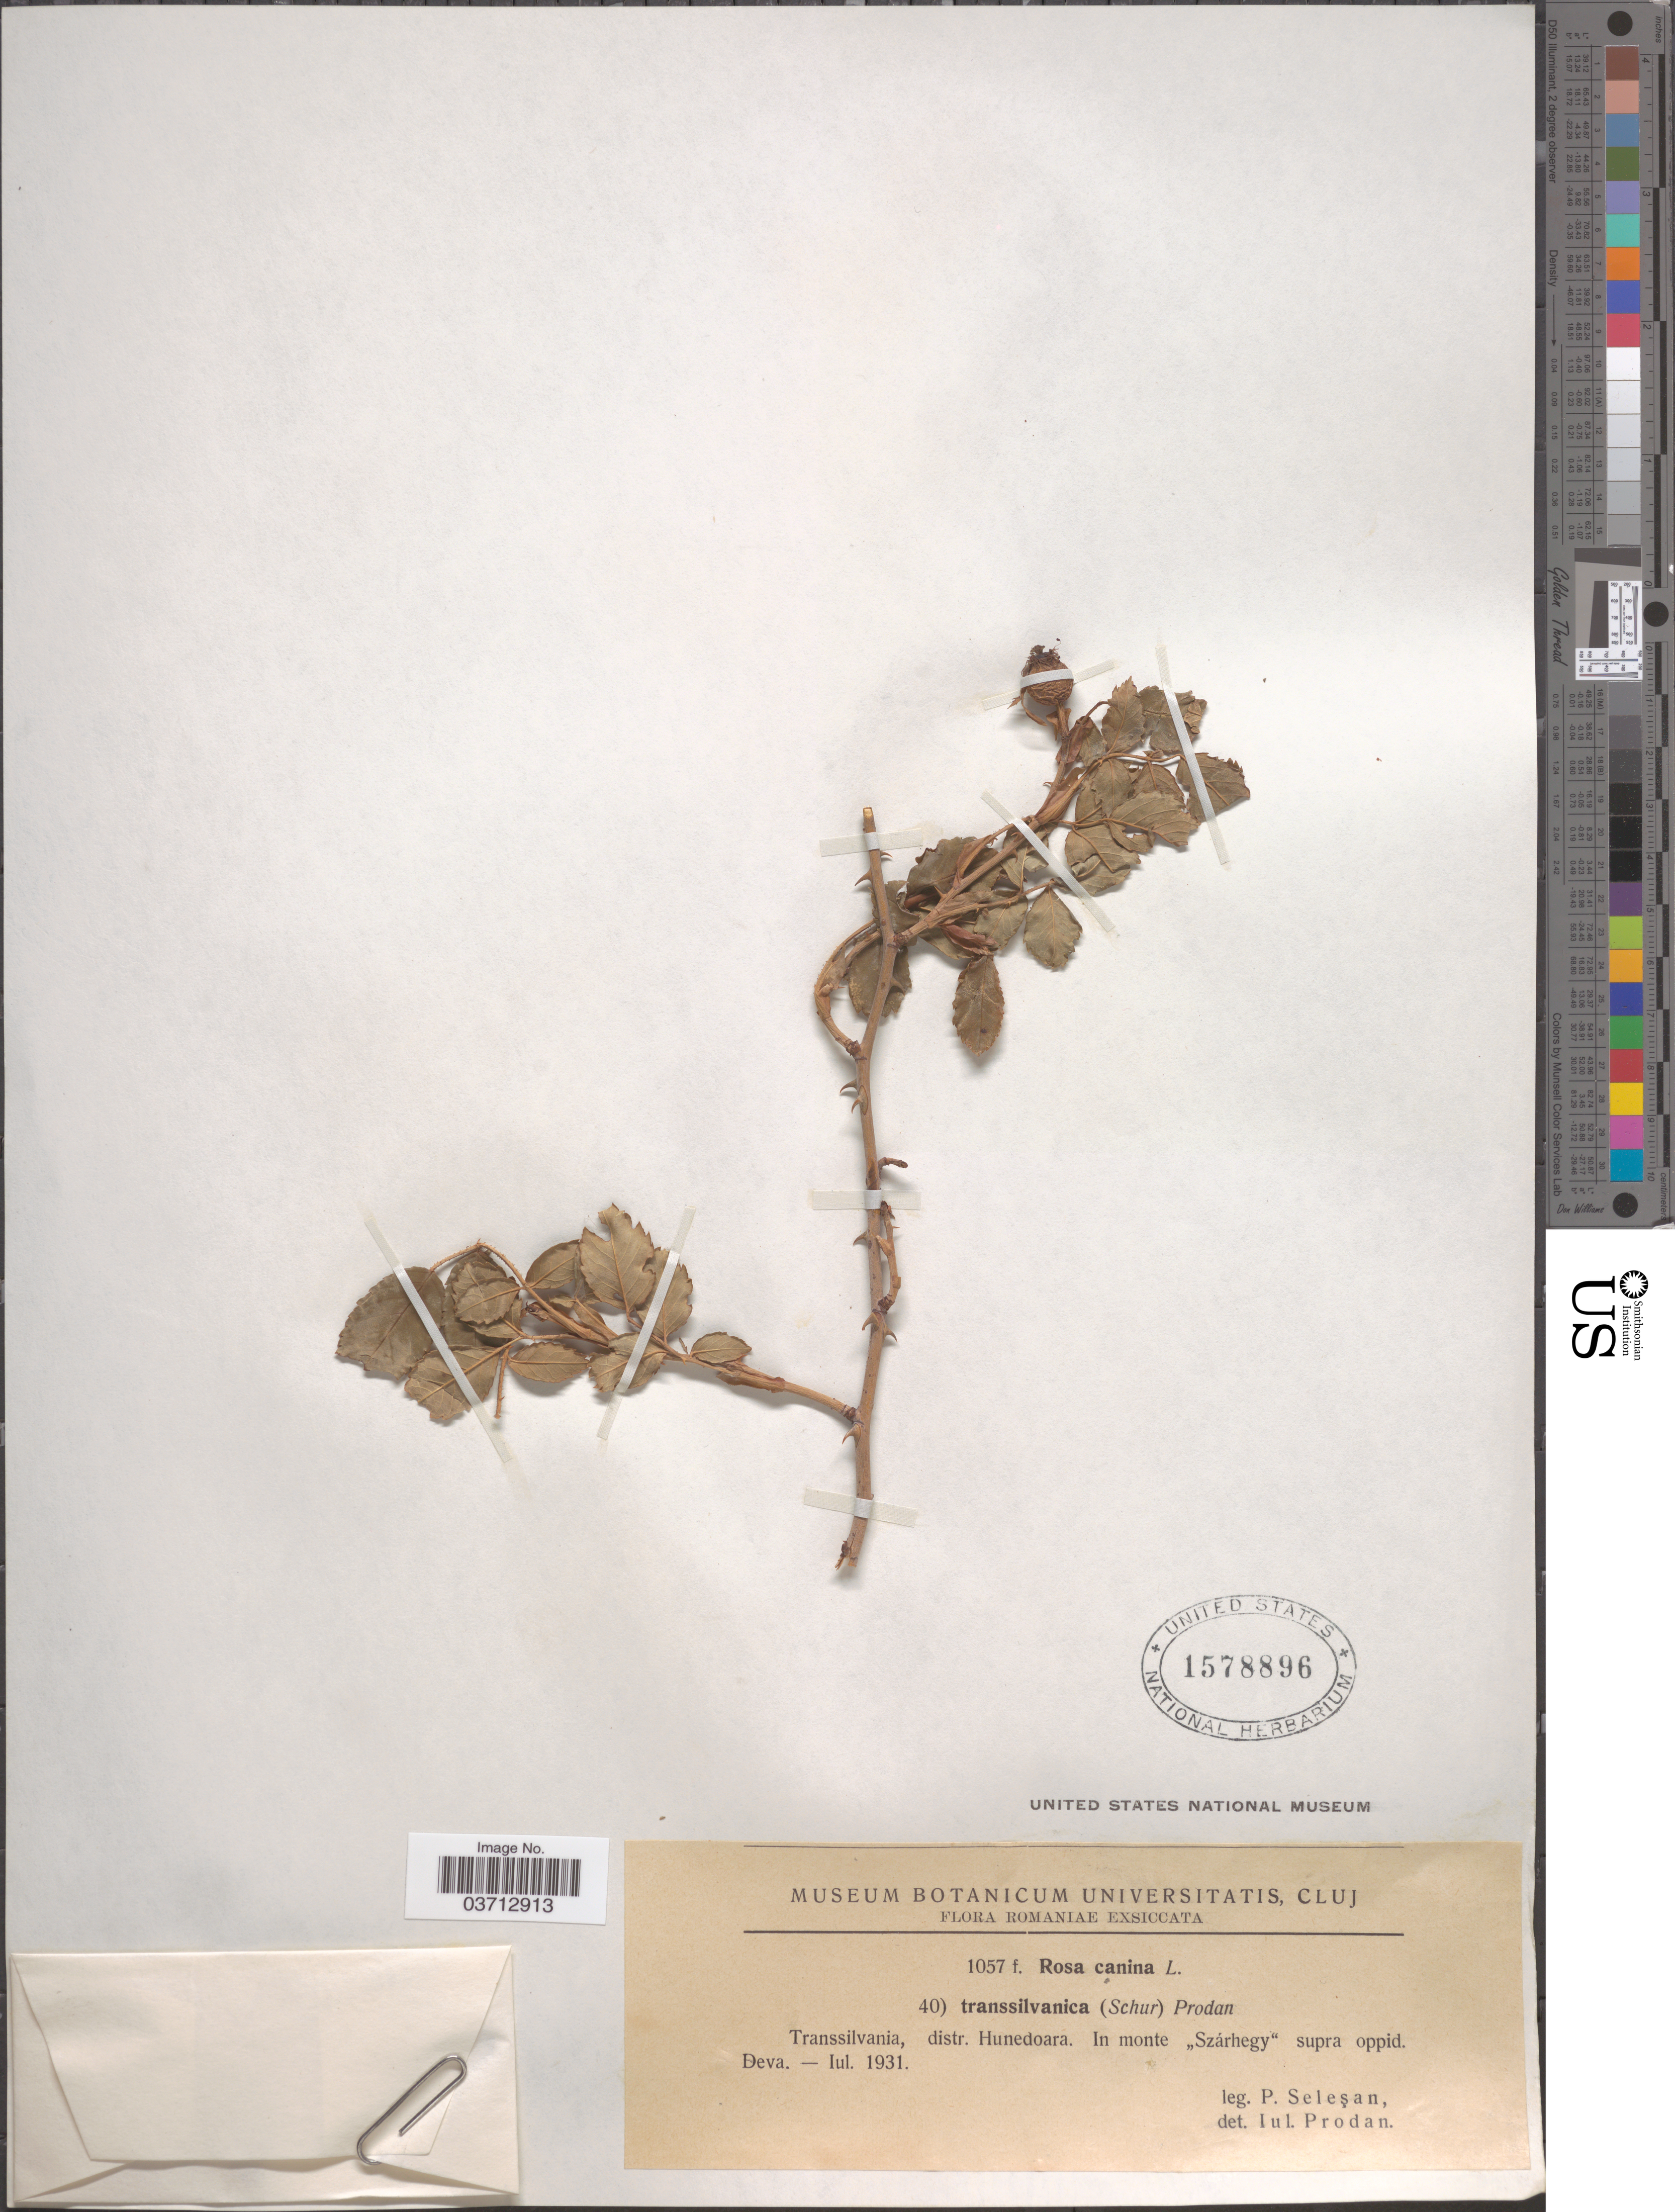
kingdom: Plantae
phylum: Tracheophyta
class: Magnoliopsida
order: Rosales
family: Rosaceae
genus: Rosa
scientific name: Rosa canina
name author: L.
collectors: P. Seleşan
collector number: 1057f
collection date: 1931-07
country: Romania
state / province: Hunedoara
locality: Romaniae. Transsilvania, distr. Hunedoare. In mont "Szárhegy" supra oppid Deva.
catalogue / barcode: US 1578896